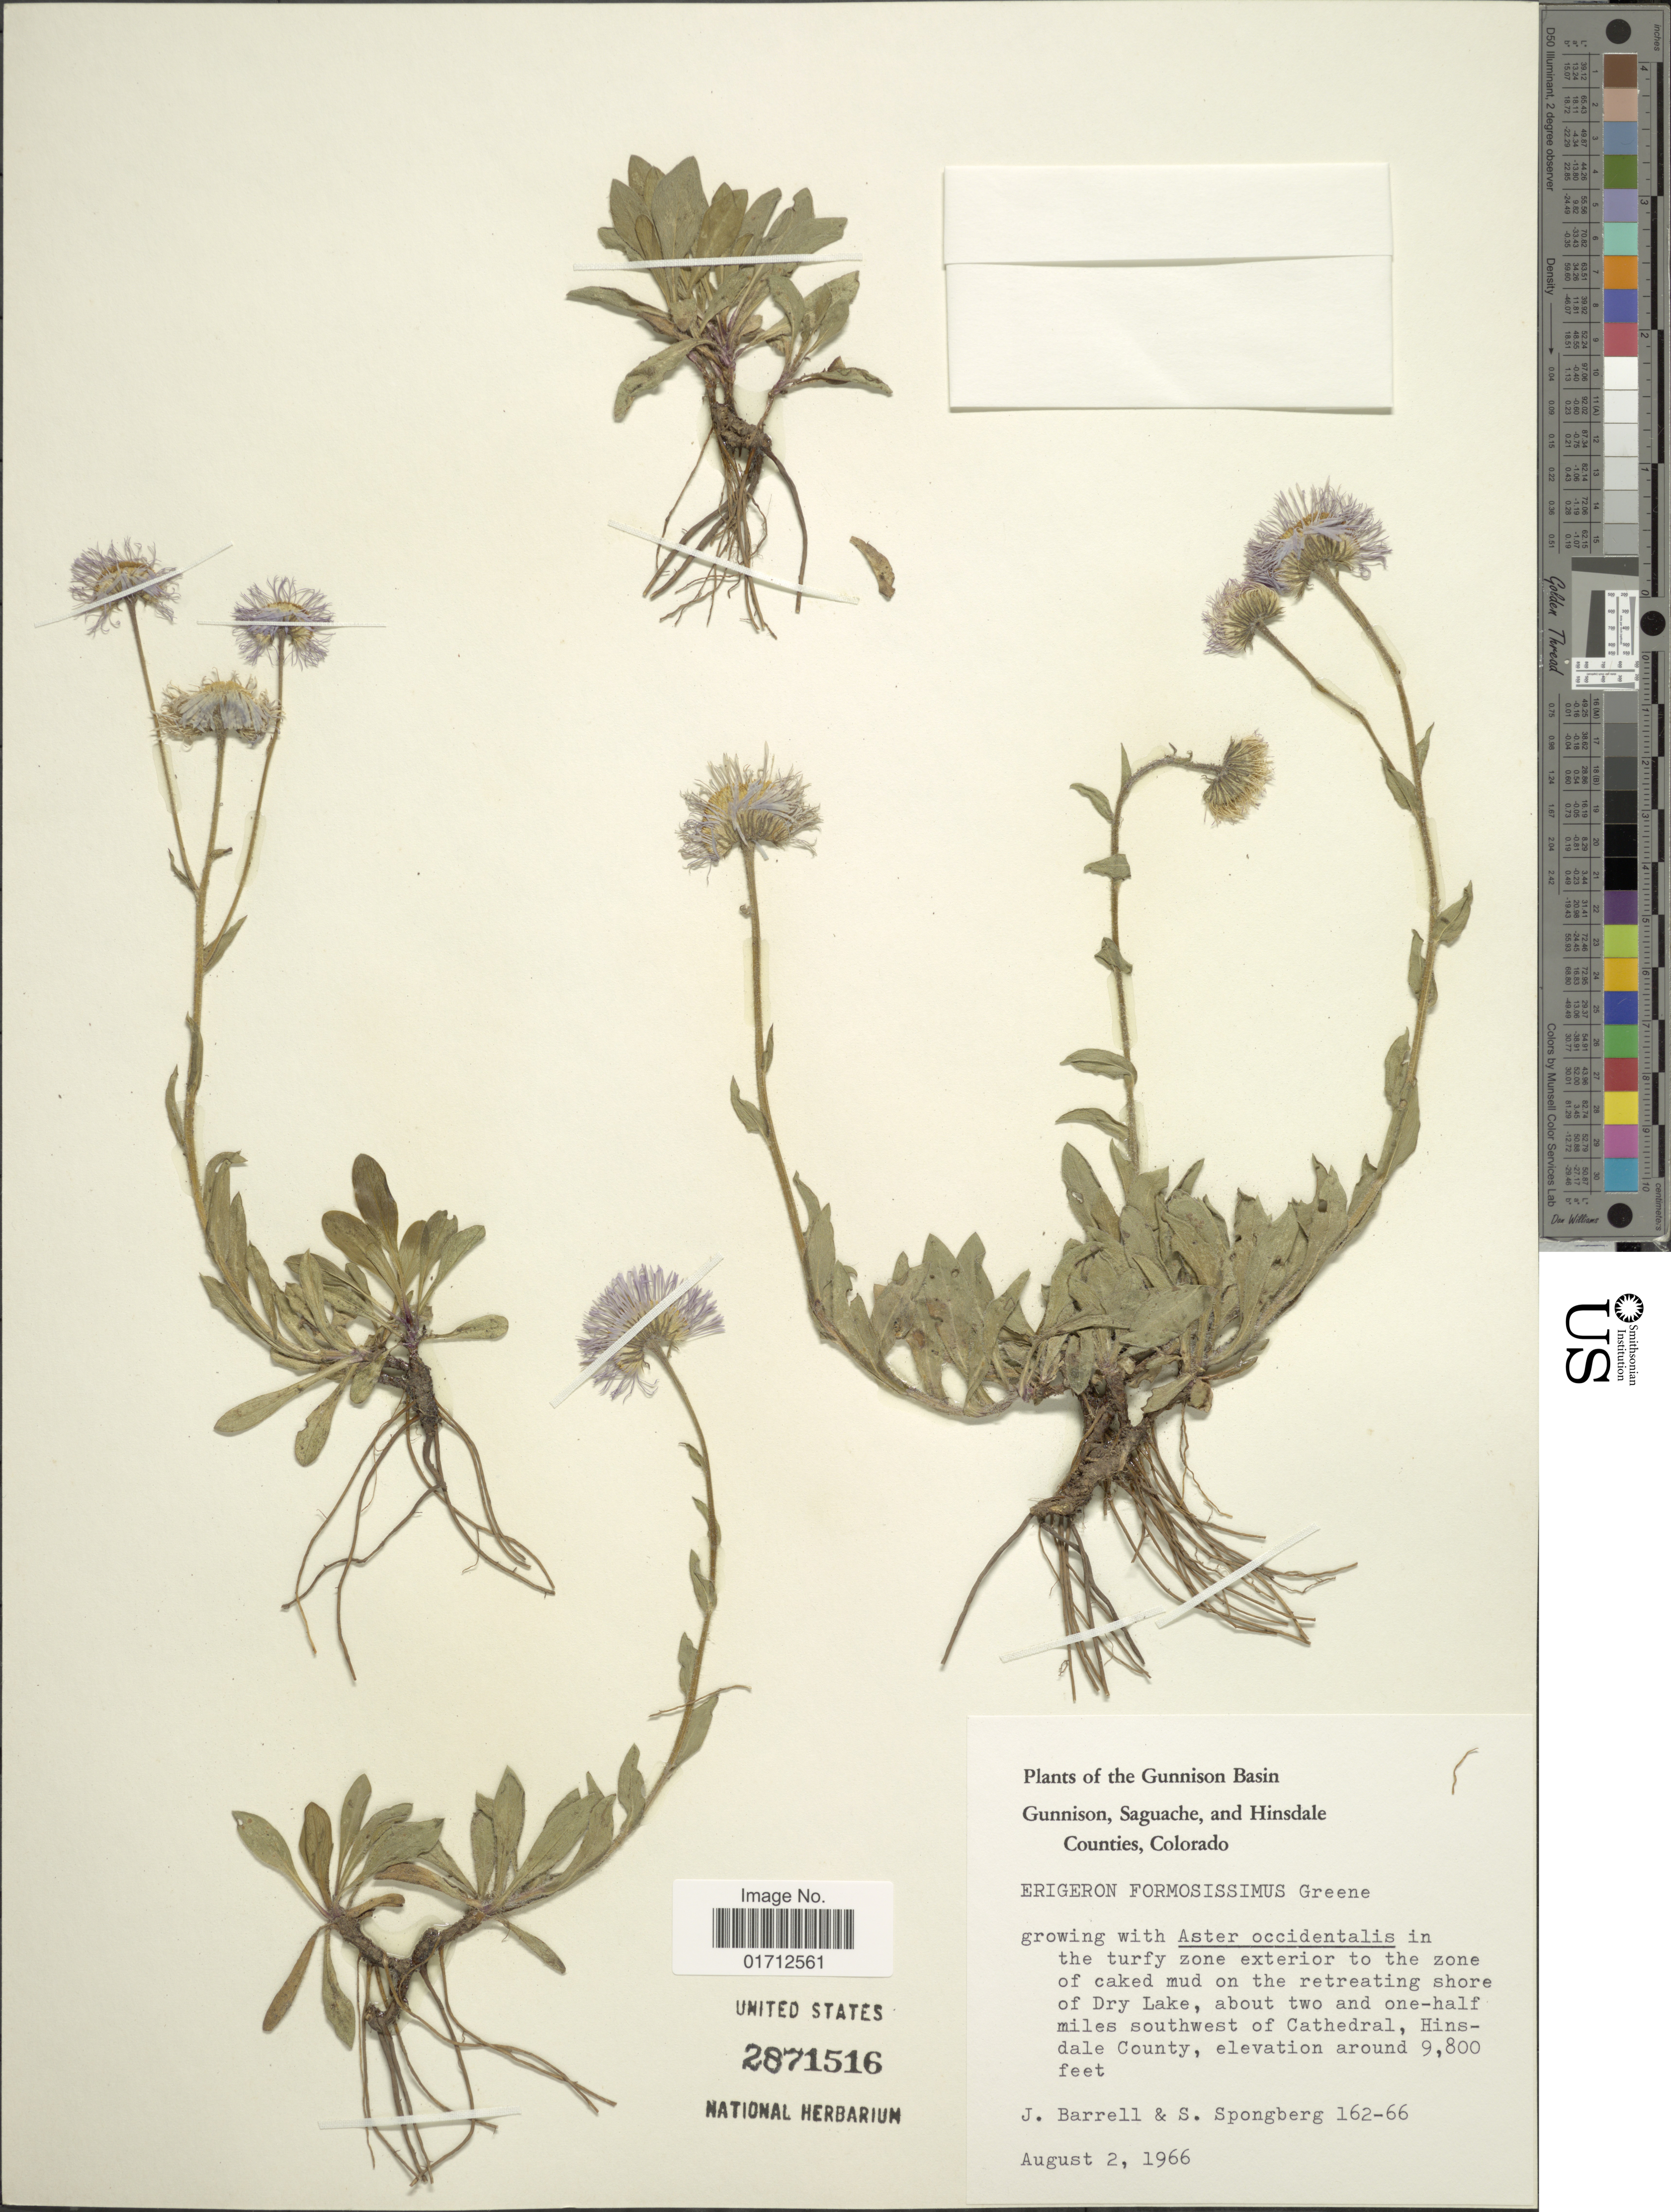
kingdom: Plantae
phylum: Tracheophyta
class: Magnoliopsida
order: Asterales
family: Asteraceae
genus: Erigeron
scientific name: Erigeron formosissimus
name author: Greene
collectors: J. Barrell & S. A.Spongberg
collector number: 162-66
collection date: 1966-08-02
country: United States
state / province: Colorado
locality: The Gunnison Basin Gunnison, Saguache, and Hinsdale Counties, about two and one-half miles southwest of Cathedral, Hinsdale County.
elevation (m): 2987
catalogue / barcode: US 2871516